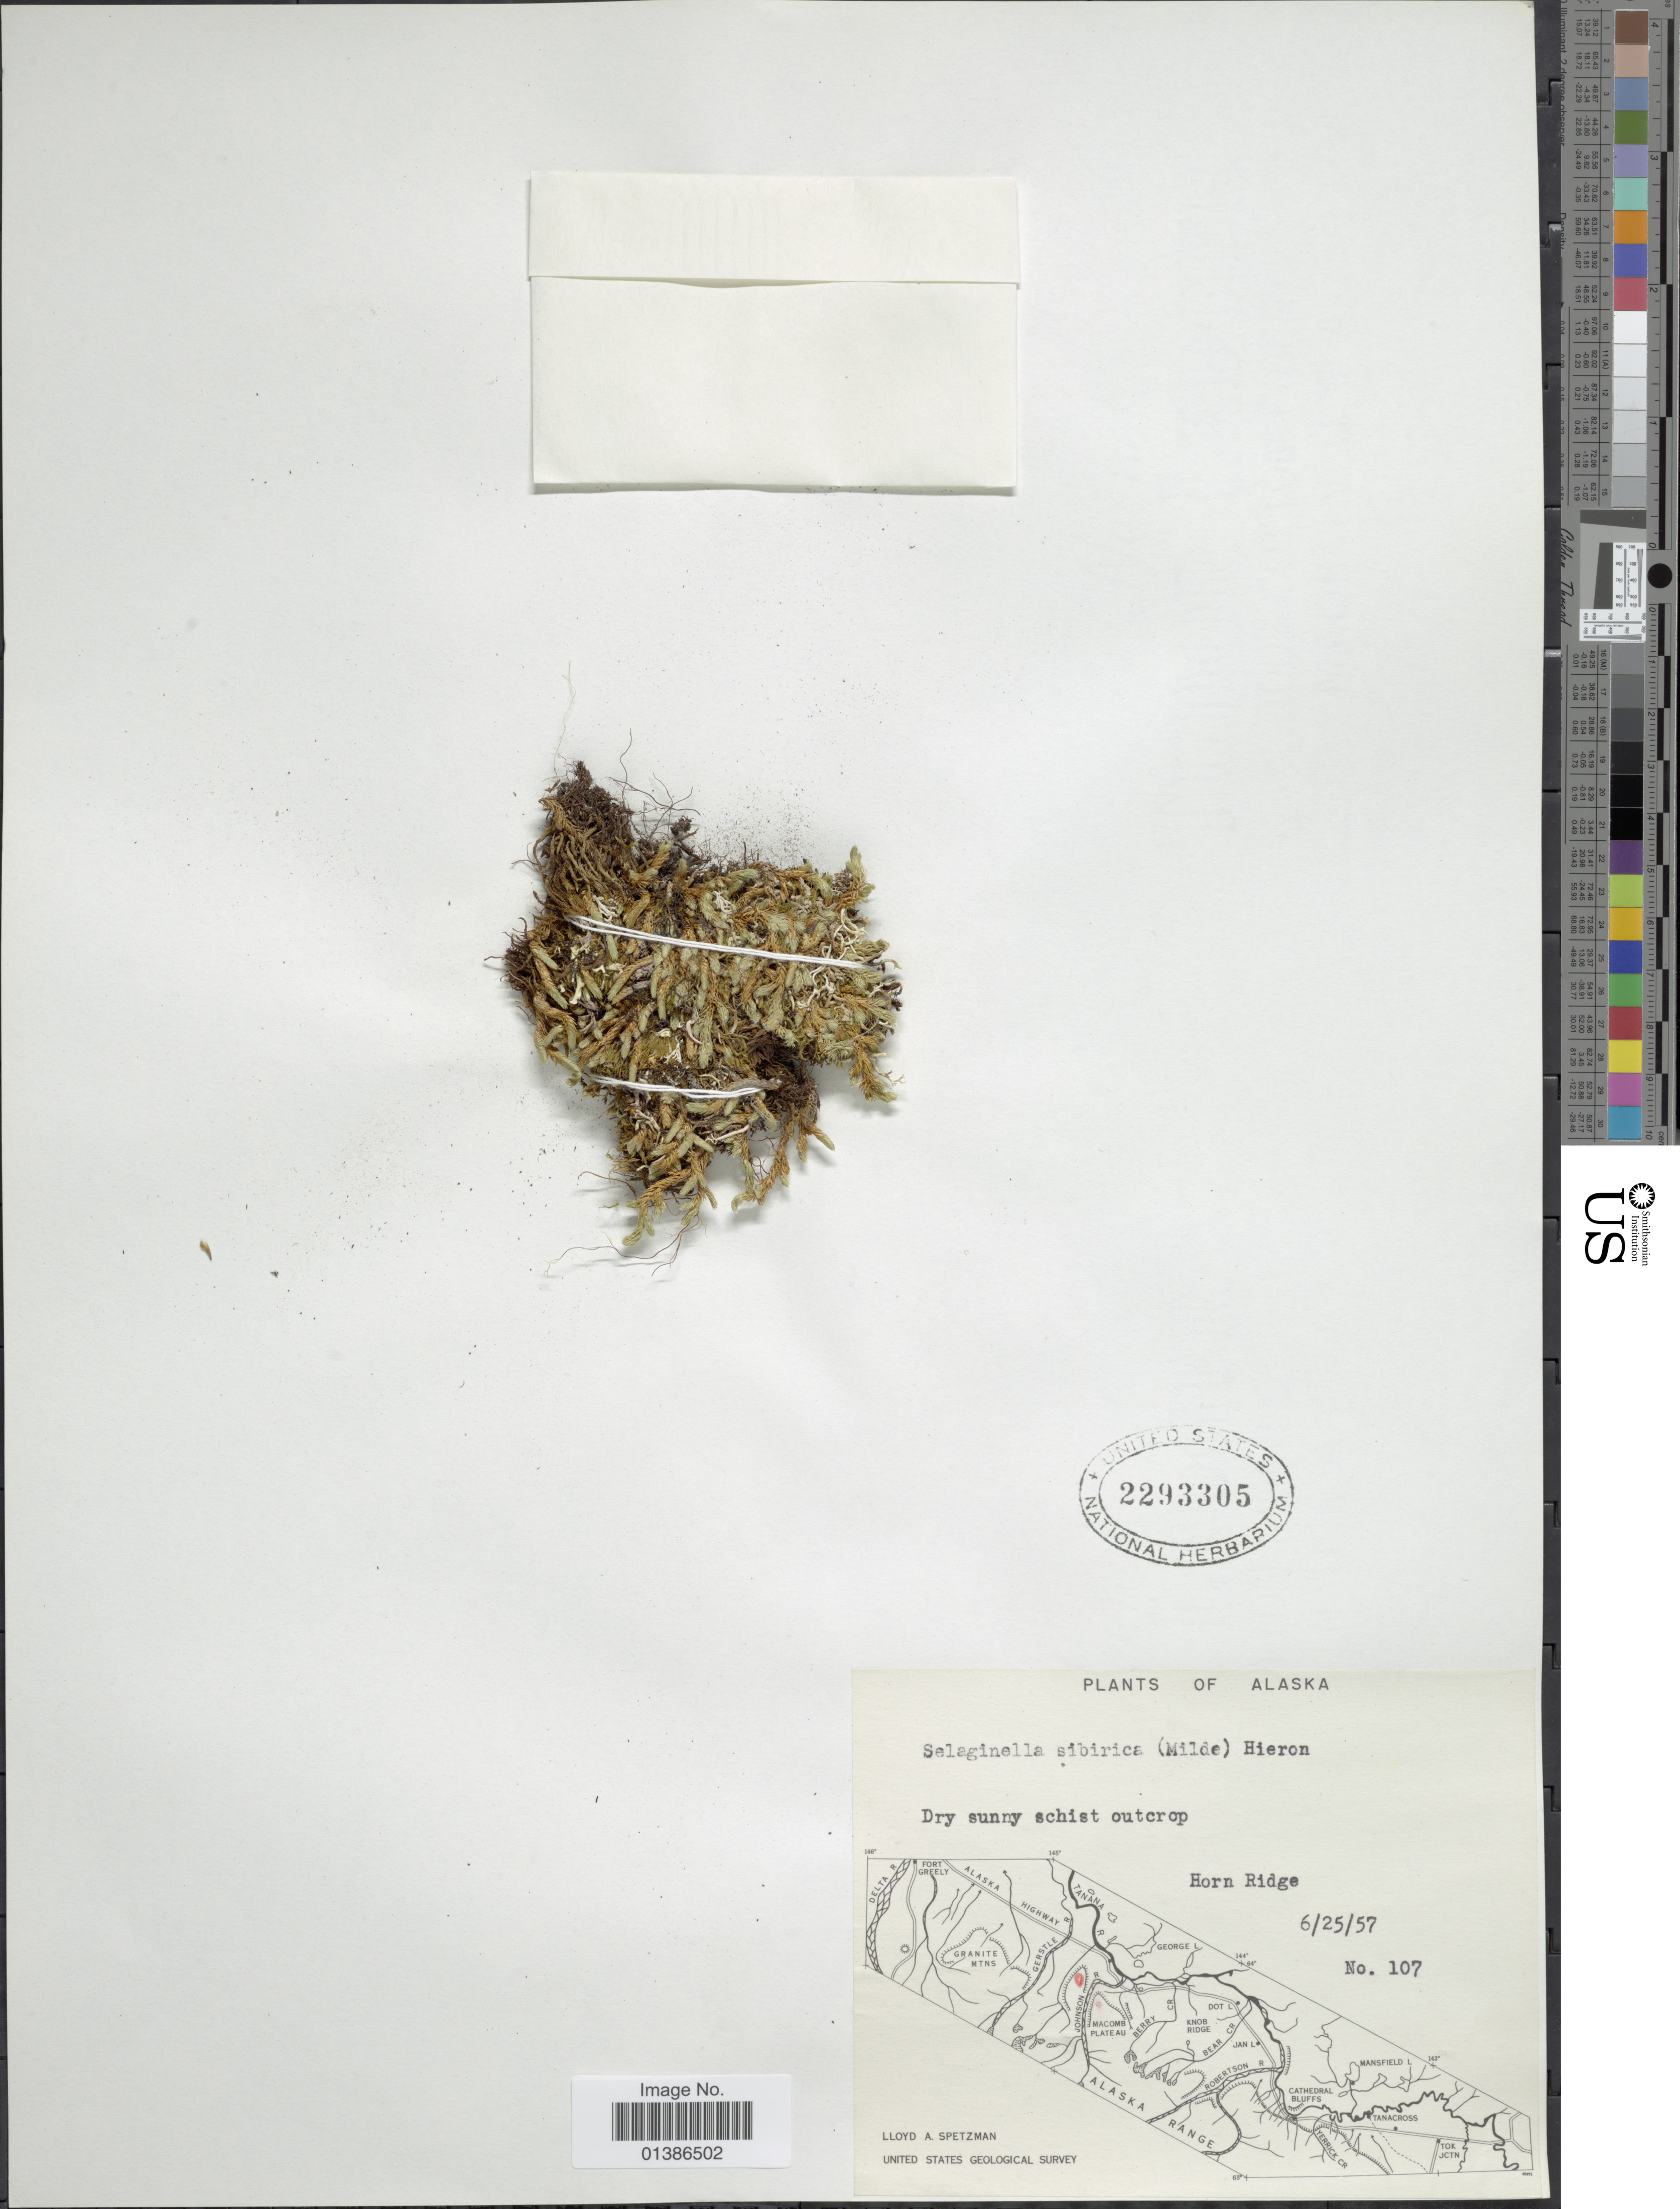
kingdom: Plantae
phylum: Tracheophyta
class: Lycopodiopsida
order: Selaginellales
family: Selaginellaceae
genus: Selaginella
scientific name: Selaginella sibirica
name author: (Milde) Hieron.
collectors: L. Spetzman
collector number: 107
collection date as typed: Transcribed d/m/y: 25/6/57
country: United States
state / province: Alaska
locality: Horn Ridge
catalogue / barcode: US 2293305